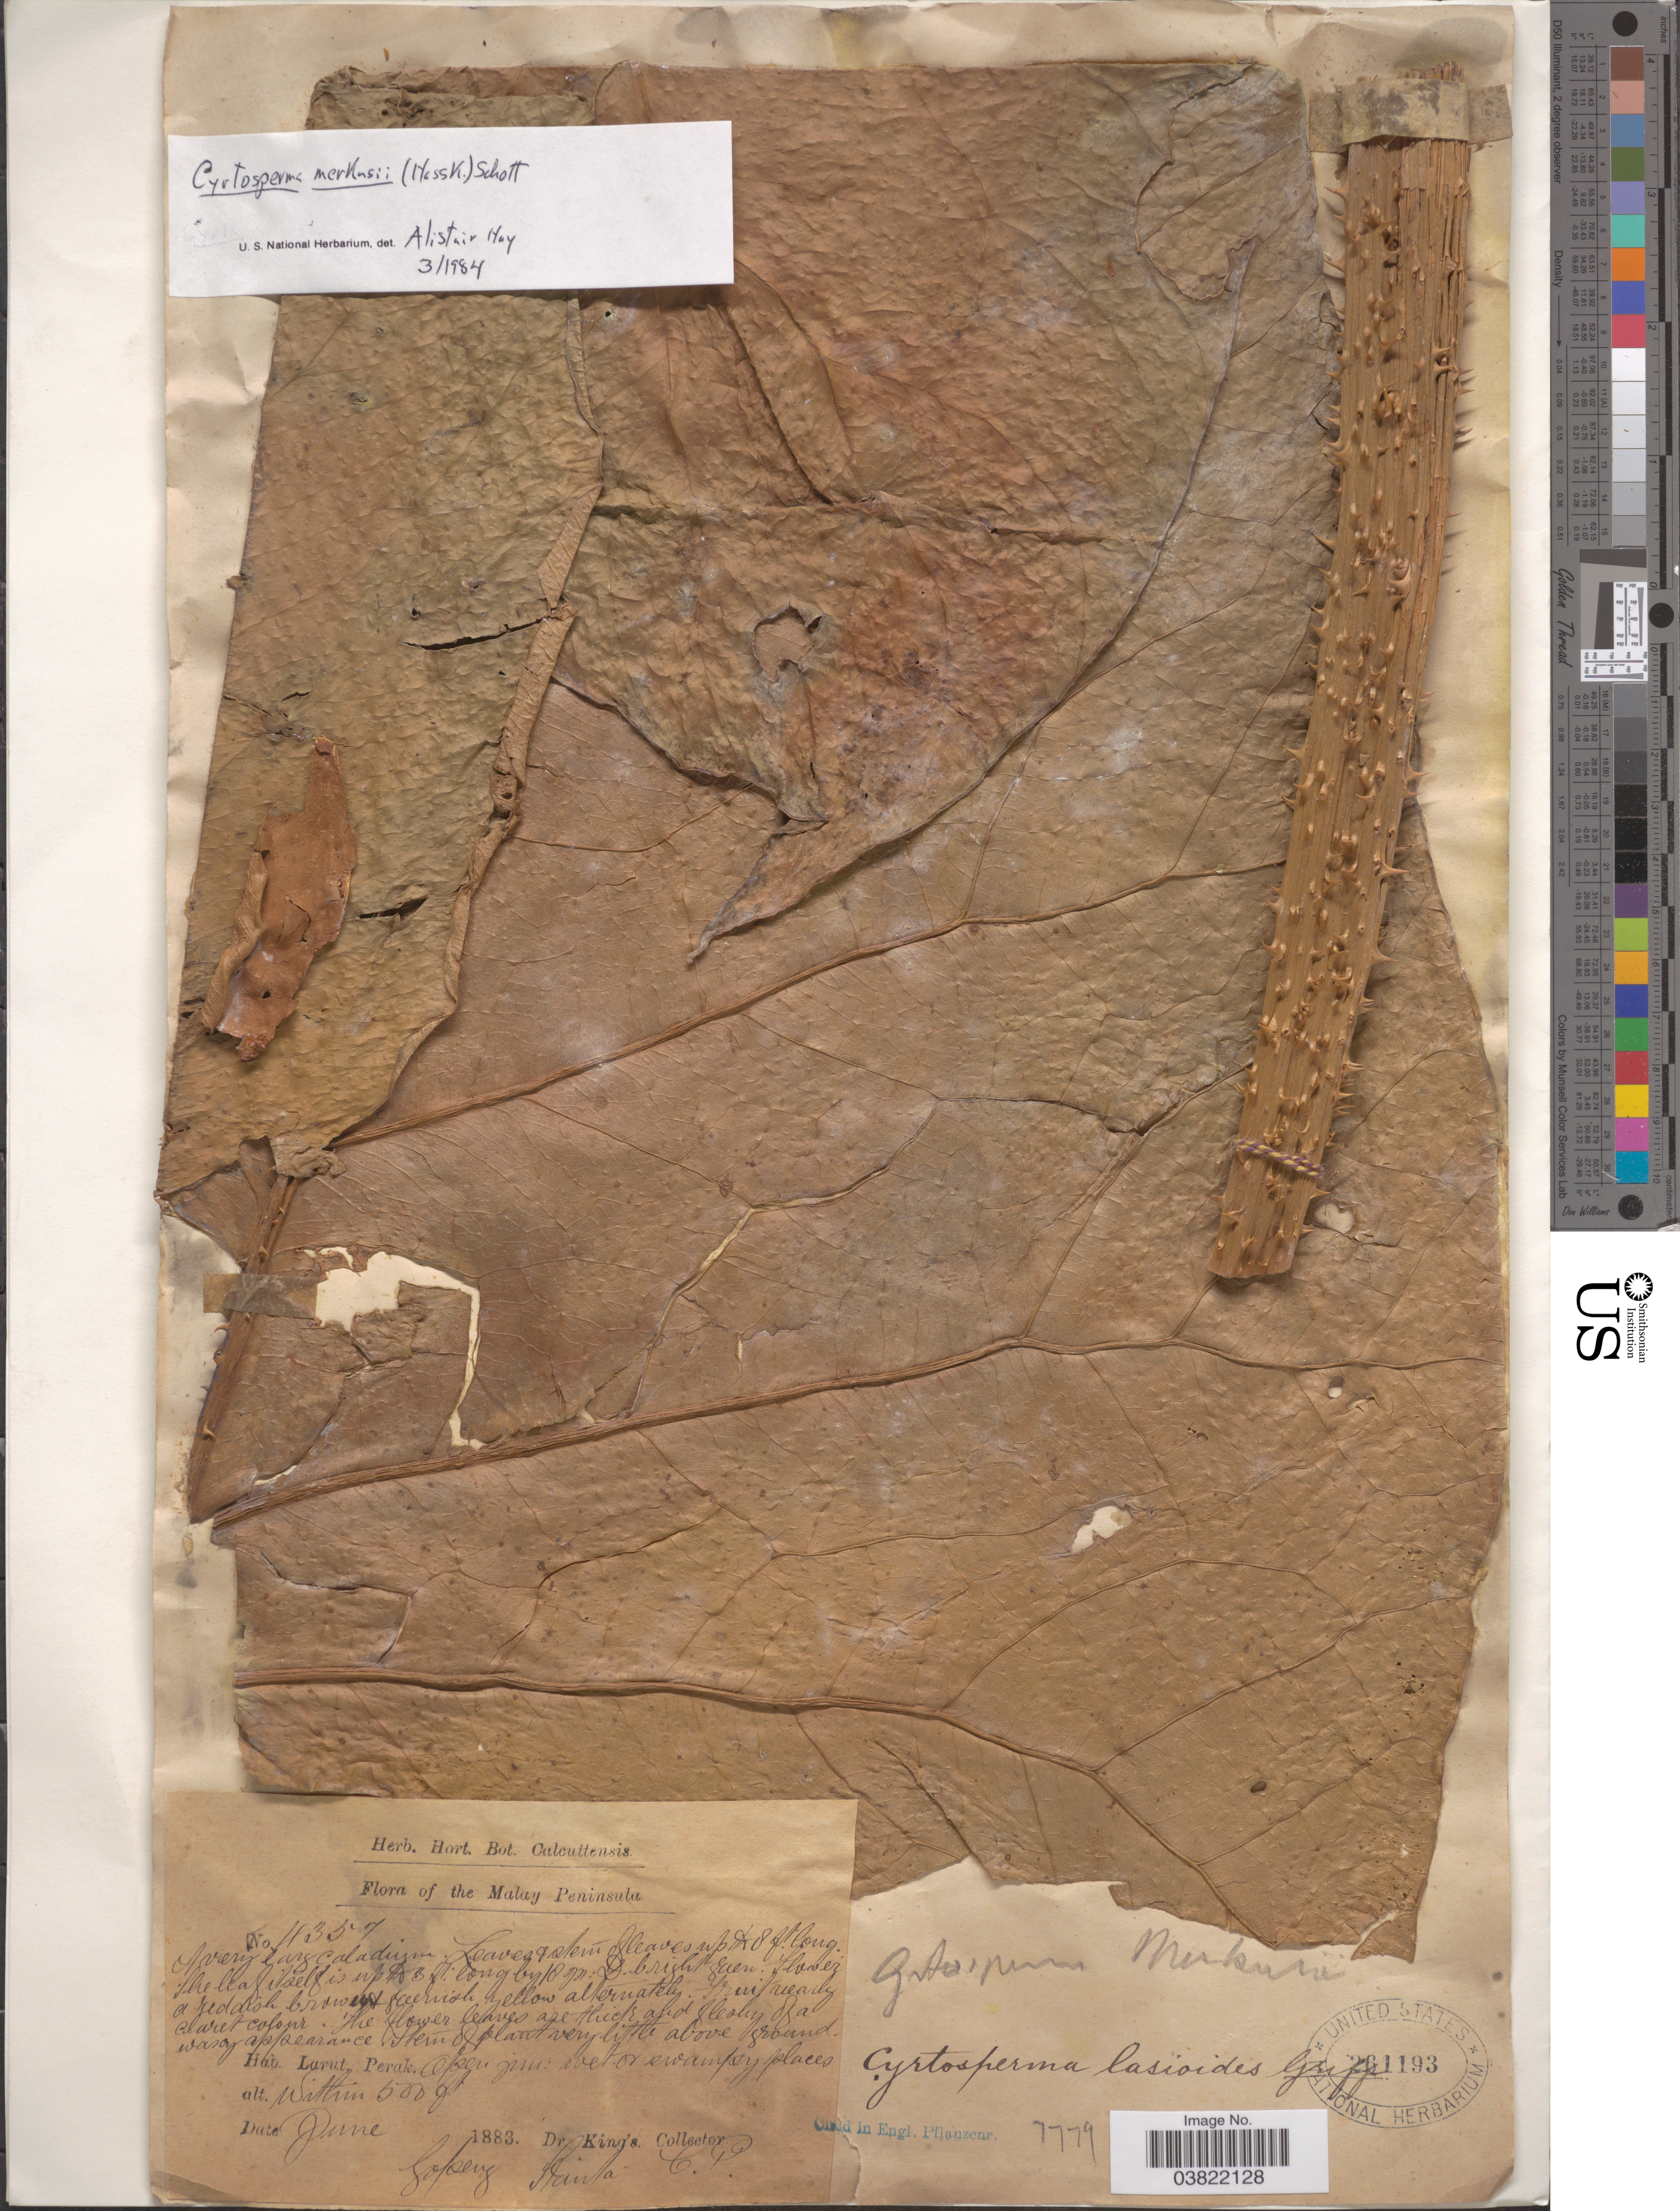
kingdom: Plantae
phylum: Tracheophyta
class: Liliopsida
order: Alismatales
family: Araceae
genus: Cyrtosperma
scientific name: Cyrtosperma merkusii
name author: (Hassk.) Schott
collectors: Dr. King's collector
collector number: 4357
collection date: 1883-06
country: Malaysia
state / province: Perak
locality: The Malay Peninsula. Laurt. Gopeng Srinta C.P.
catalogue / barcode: US 261193